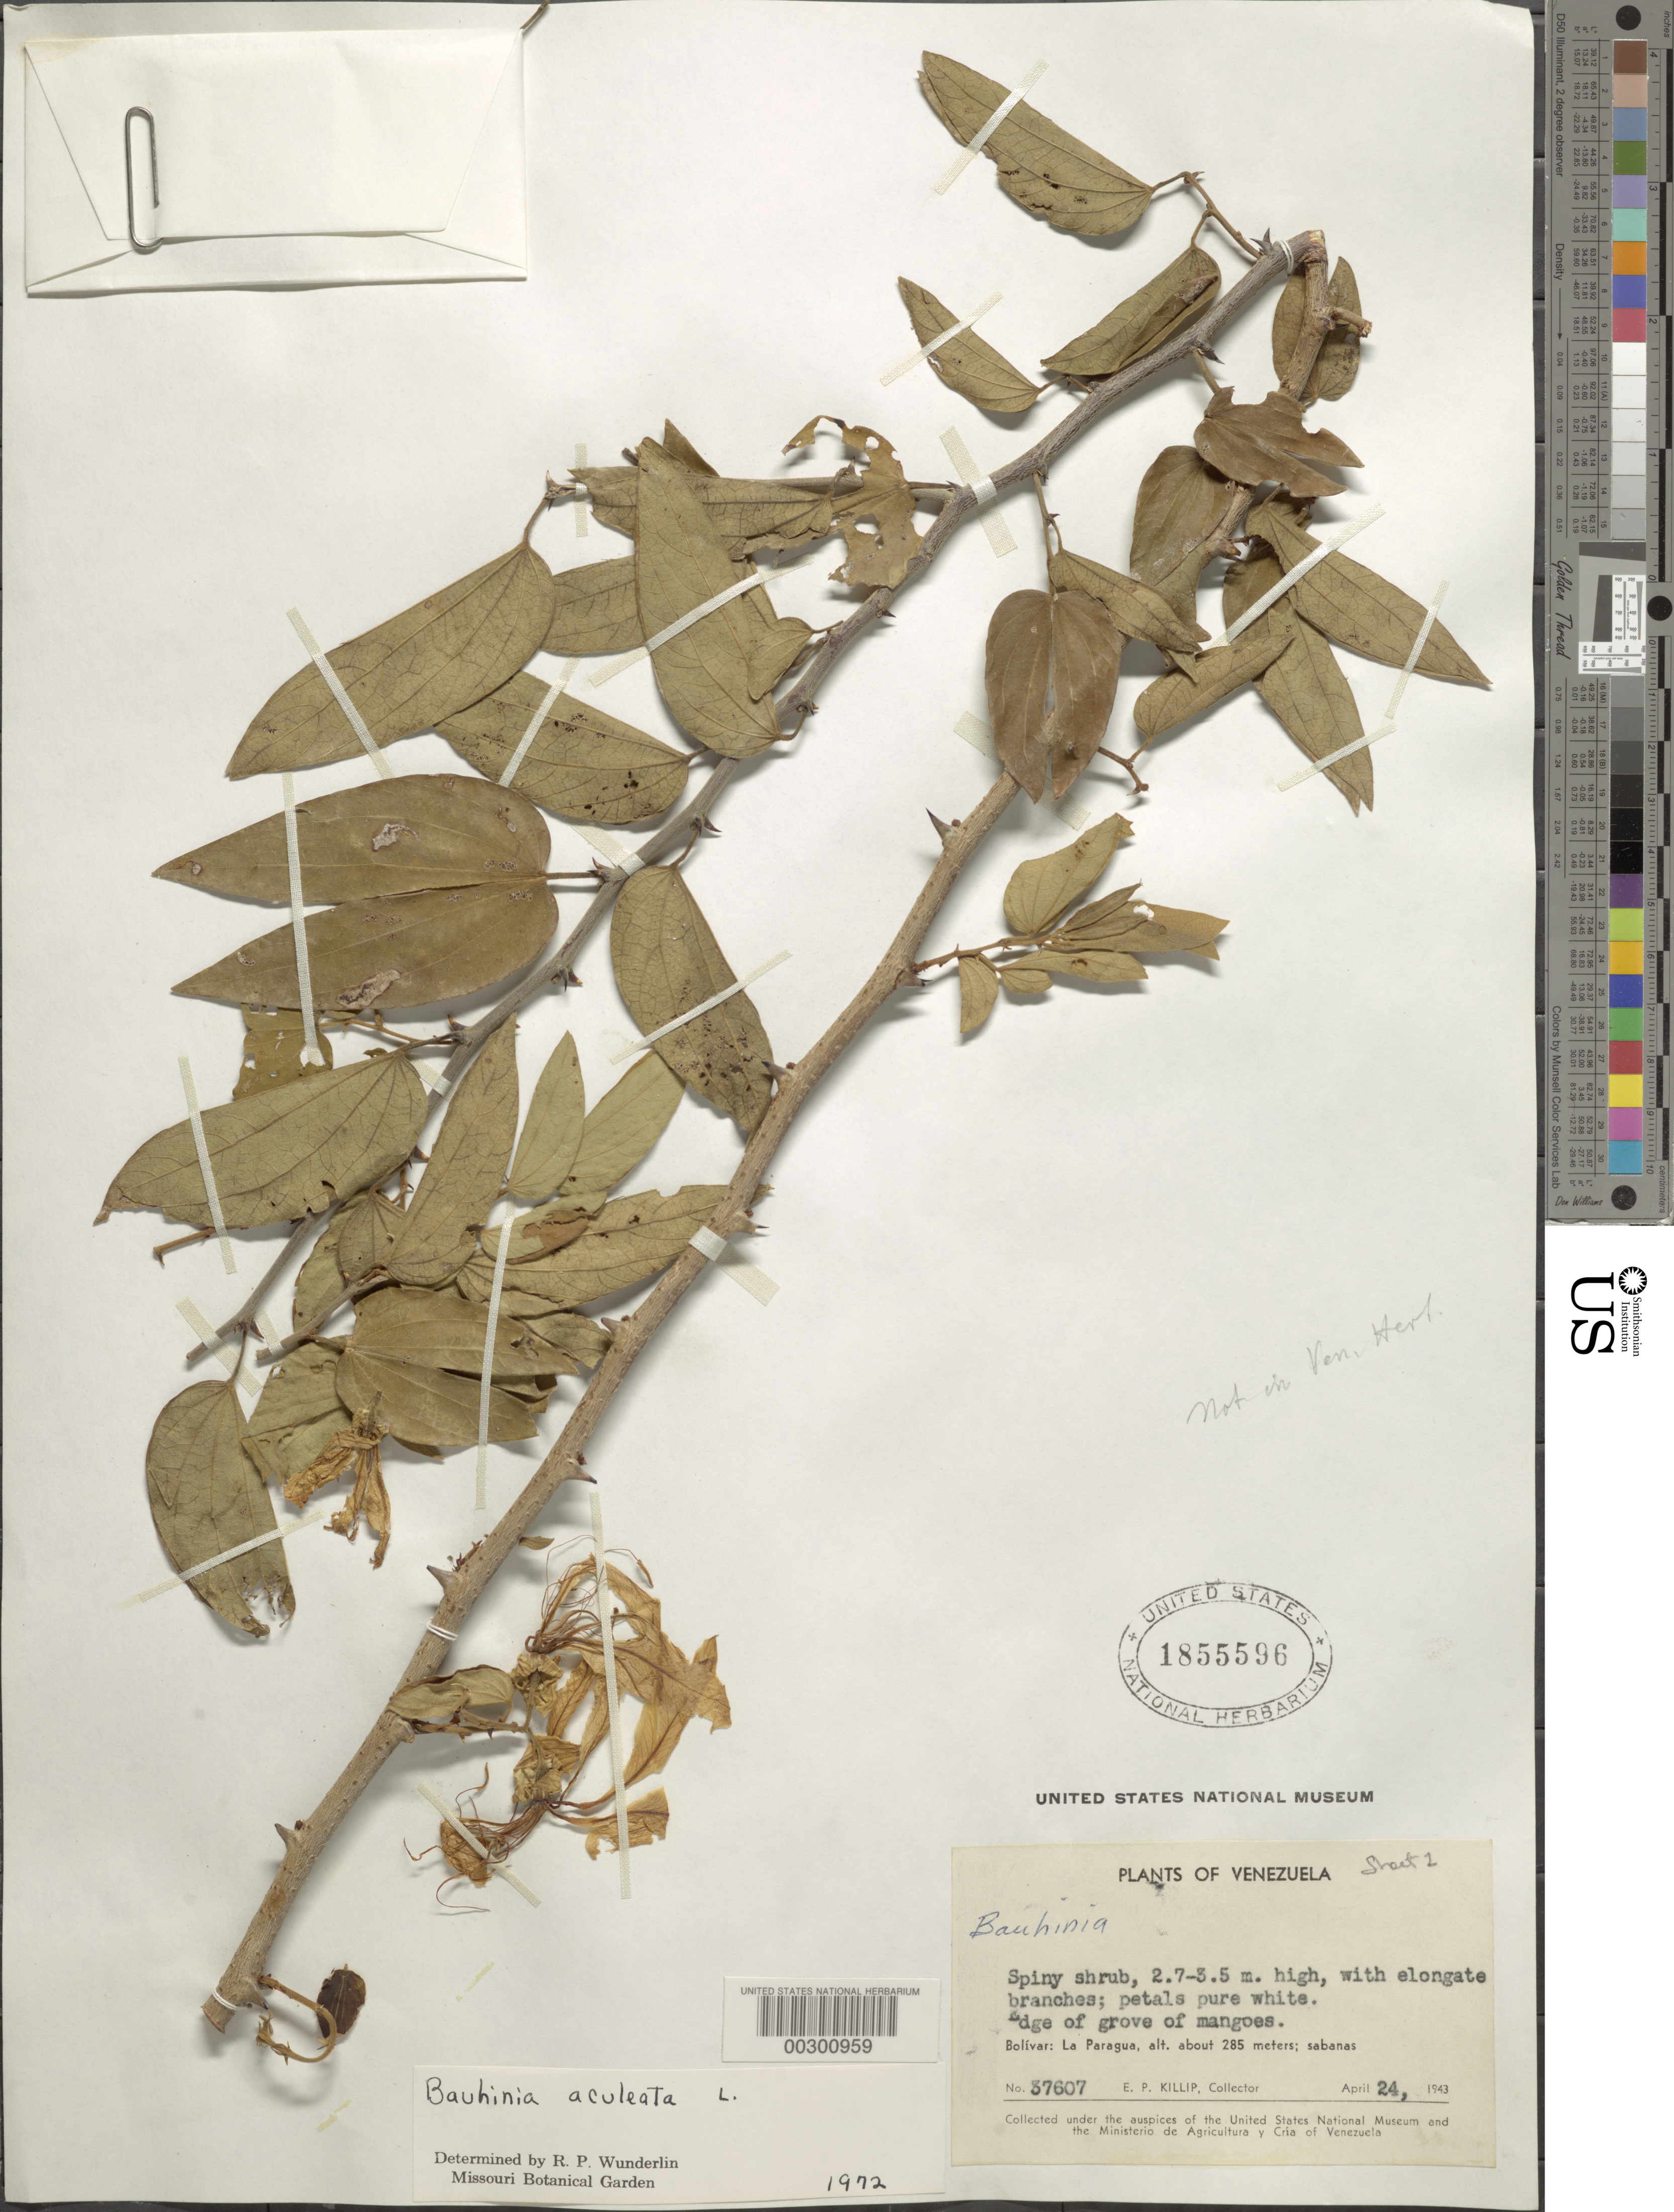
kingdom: Plantae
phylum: Tracheophyta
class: Magnoliopsida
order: Fabales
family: Fabaceae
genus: Bauhinia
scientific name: Bauhinia aculeata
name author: L.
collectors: E. P. Killip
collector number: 37607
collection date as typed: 24 Apr 1943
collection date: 1943-04-24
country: Venezuela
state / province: Bolivar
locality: La paragua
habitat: Savannas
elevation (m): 285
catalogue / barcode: US 1855596